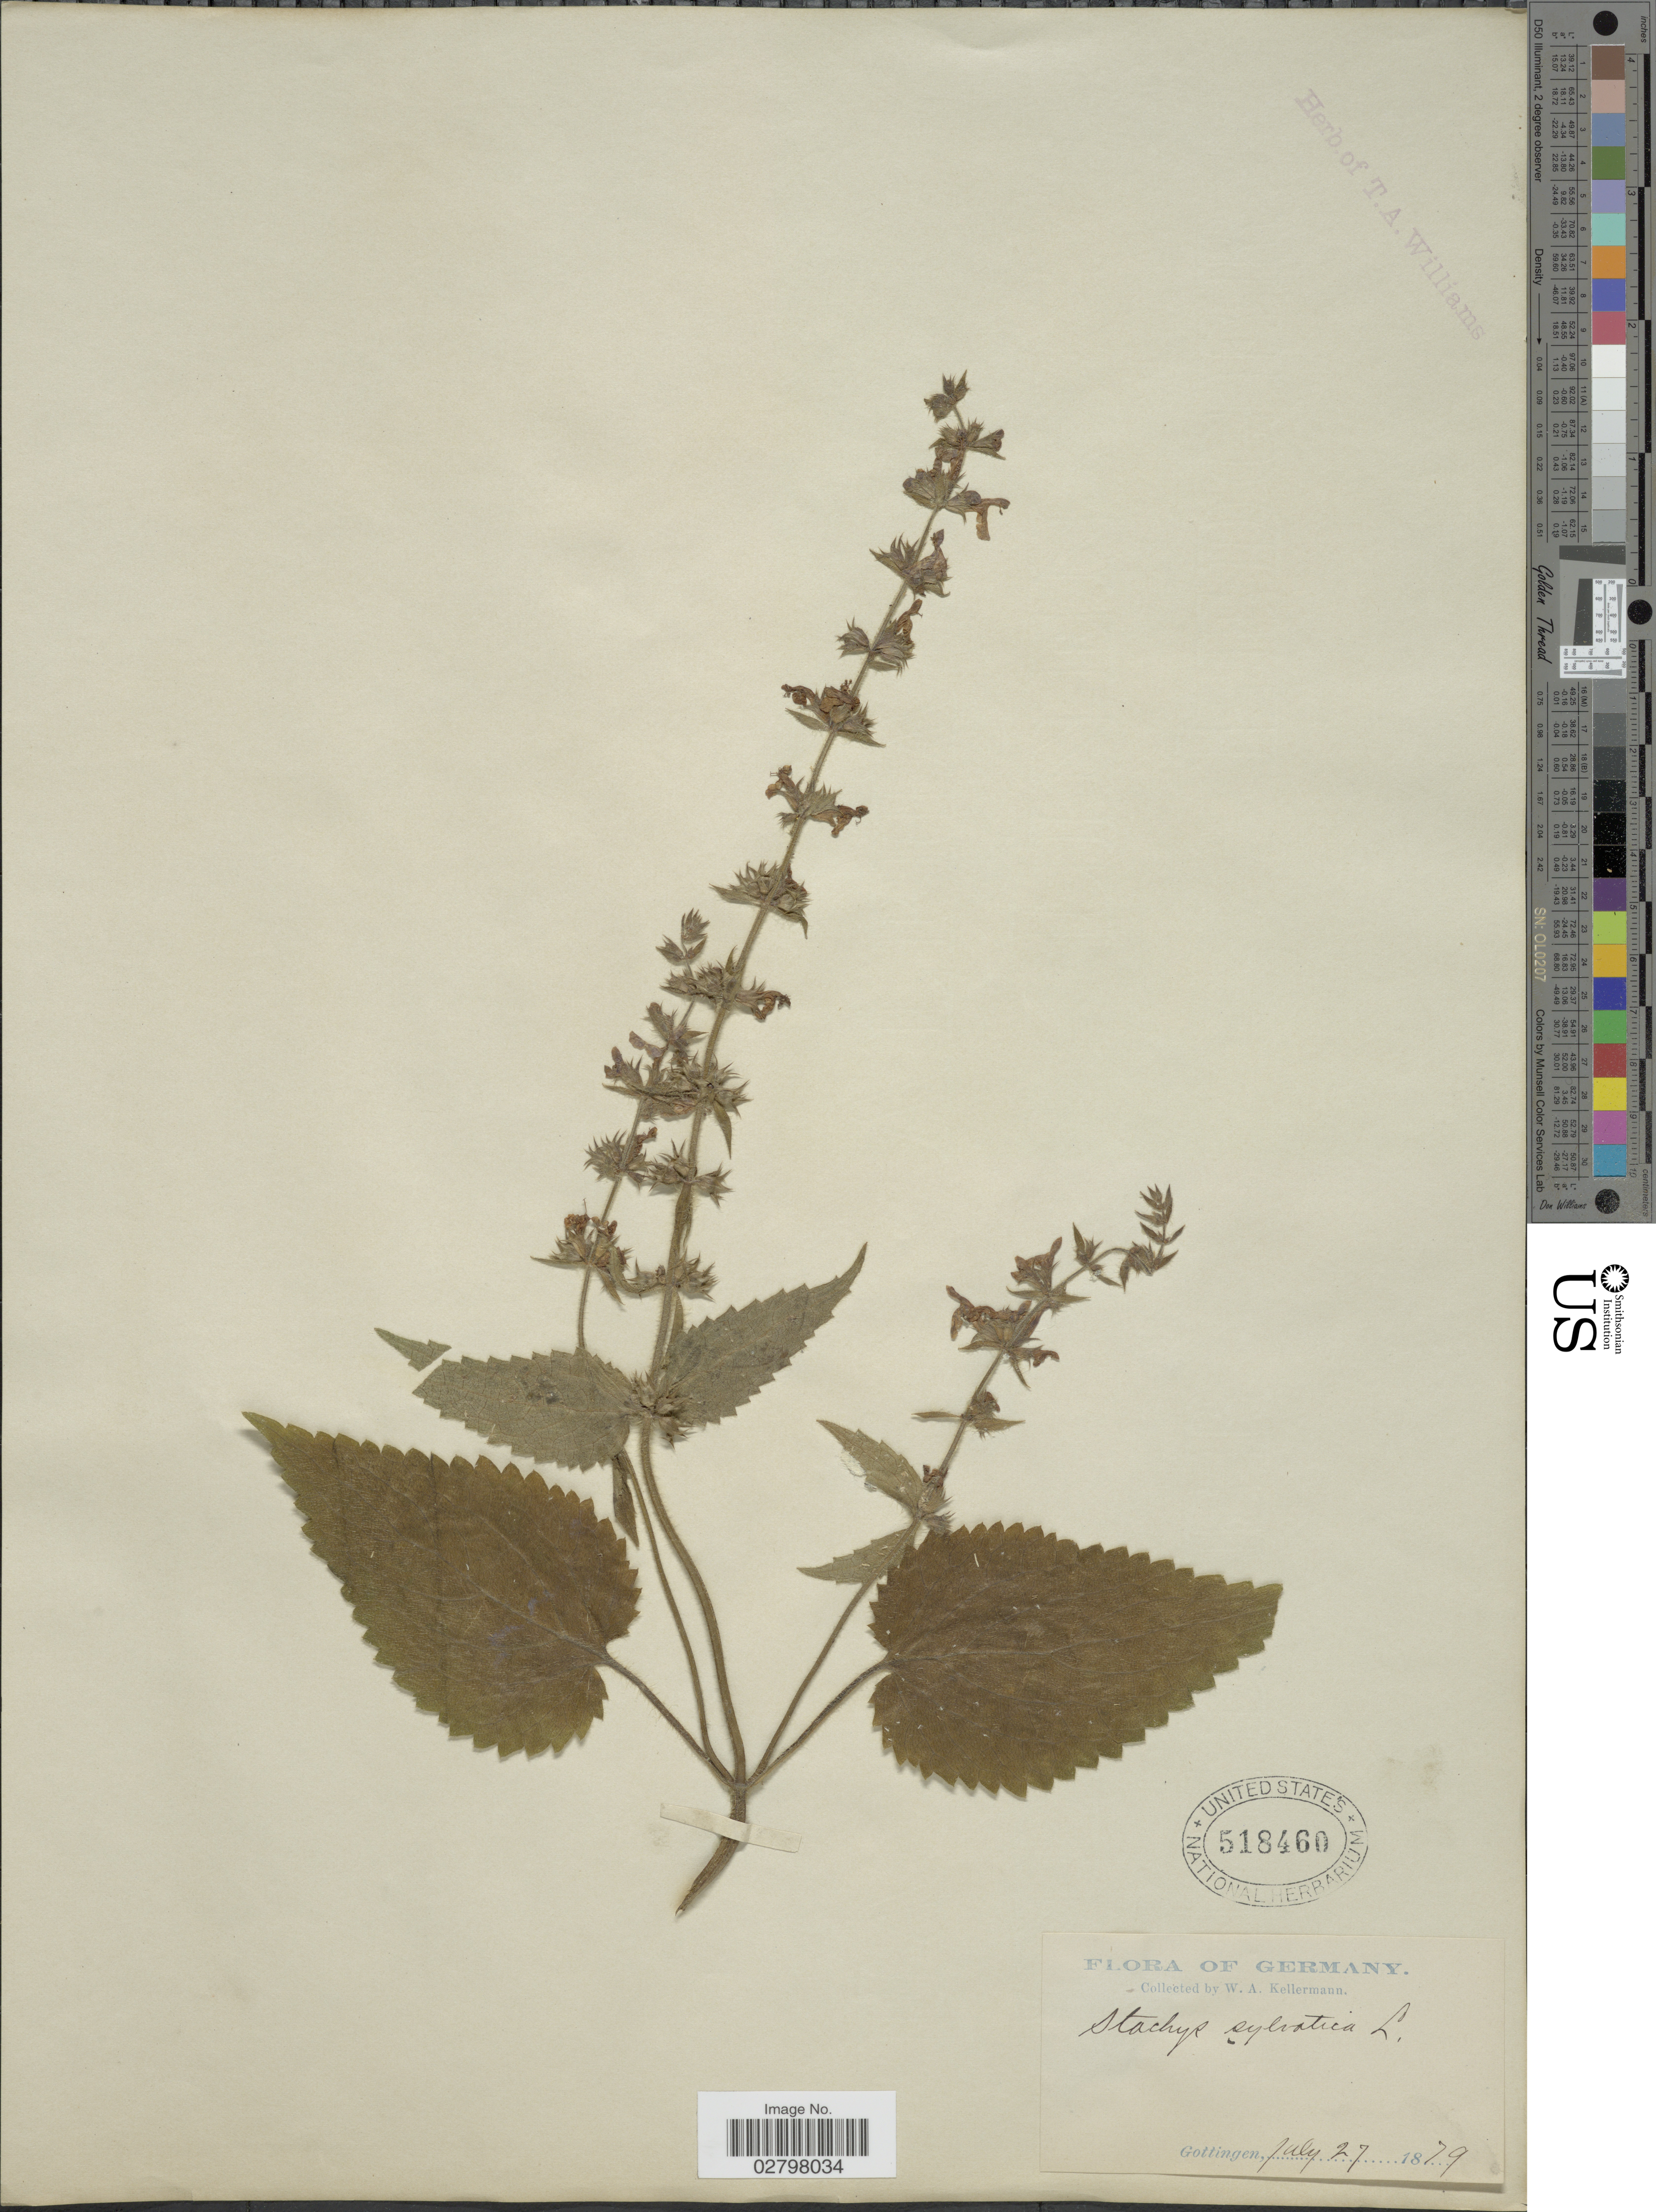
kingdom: Plantae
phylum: Tracheophyta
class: Magnoliopsida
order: Lamiales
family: Lamiaceae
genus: Stachys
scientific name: Stachys sylvatica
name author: L.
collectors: W. A. Kellermann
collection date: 1879-07-27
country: Germany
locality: Gottingen.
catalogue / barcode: US 518460